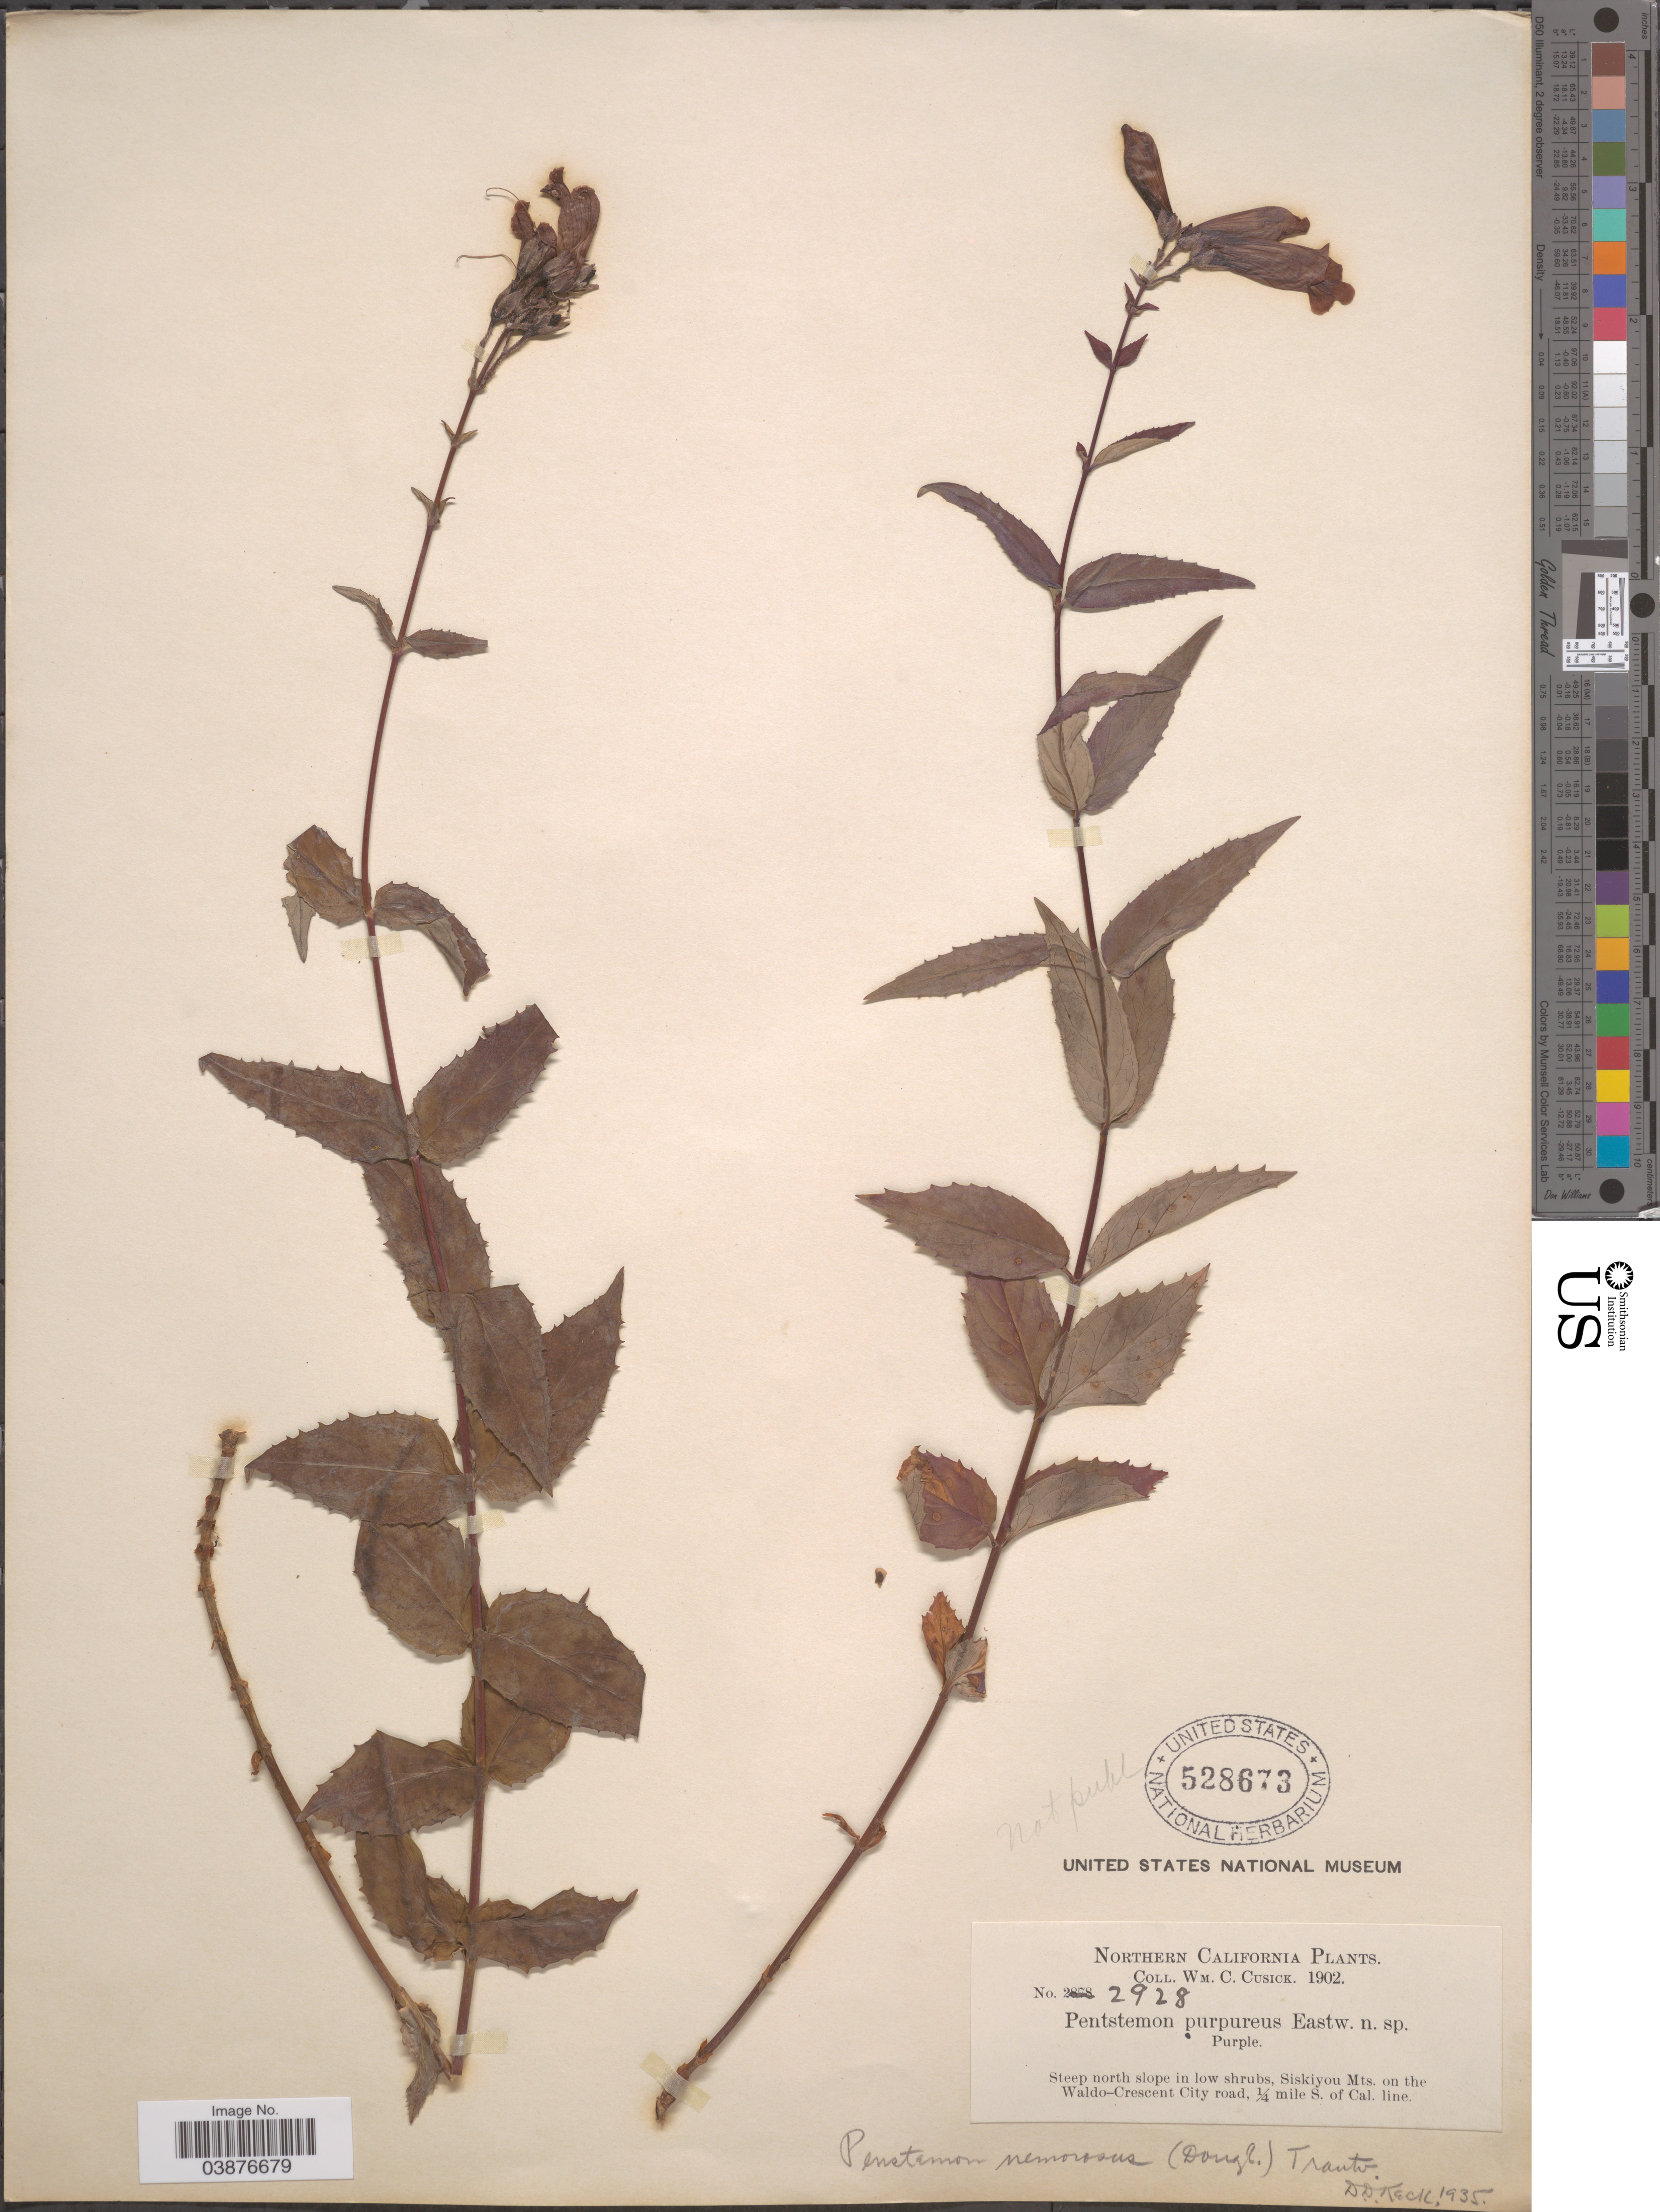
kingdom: Plantae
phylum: Tracheophyta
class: Magnoliopsida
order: Lamiales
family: Plantaginaceae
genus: Penstemon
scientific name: Penstemon nemorosus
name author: (Douglas ex Lindl.) Trautv.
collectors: W. C. Cusick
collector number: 2928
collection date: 1902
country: United States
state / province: California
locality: Northern California. Steep north slope, Siskiyou Mts. on the Waldo-Crescent City road, ¼ mile S. of Cal. line.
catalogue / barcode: US 528673